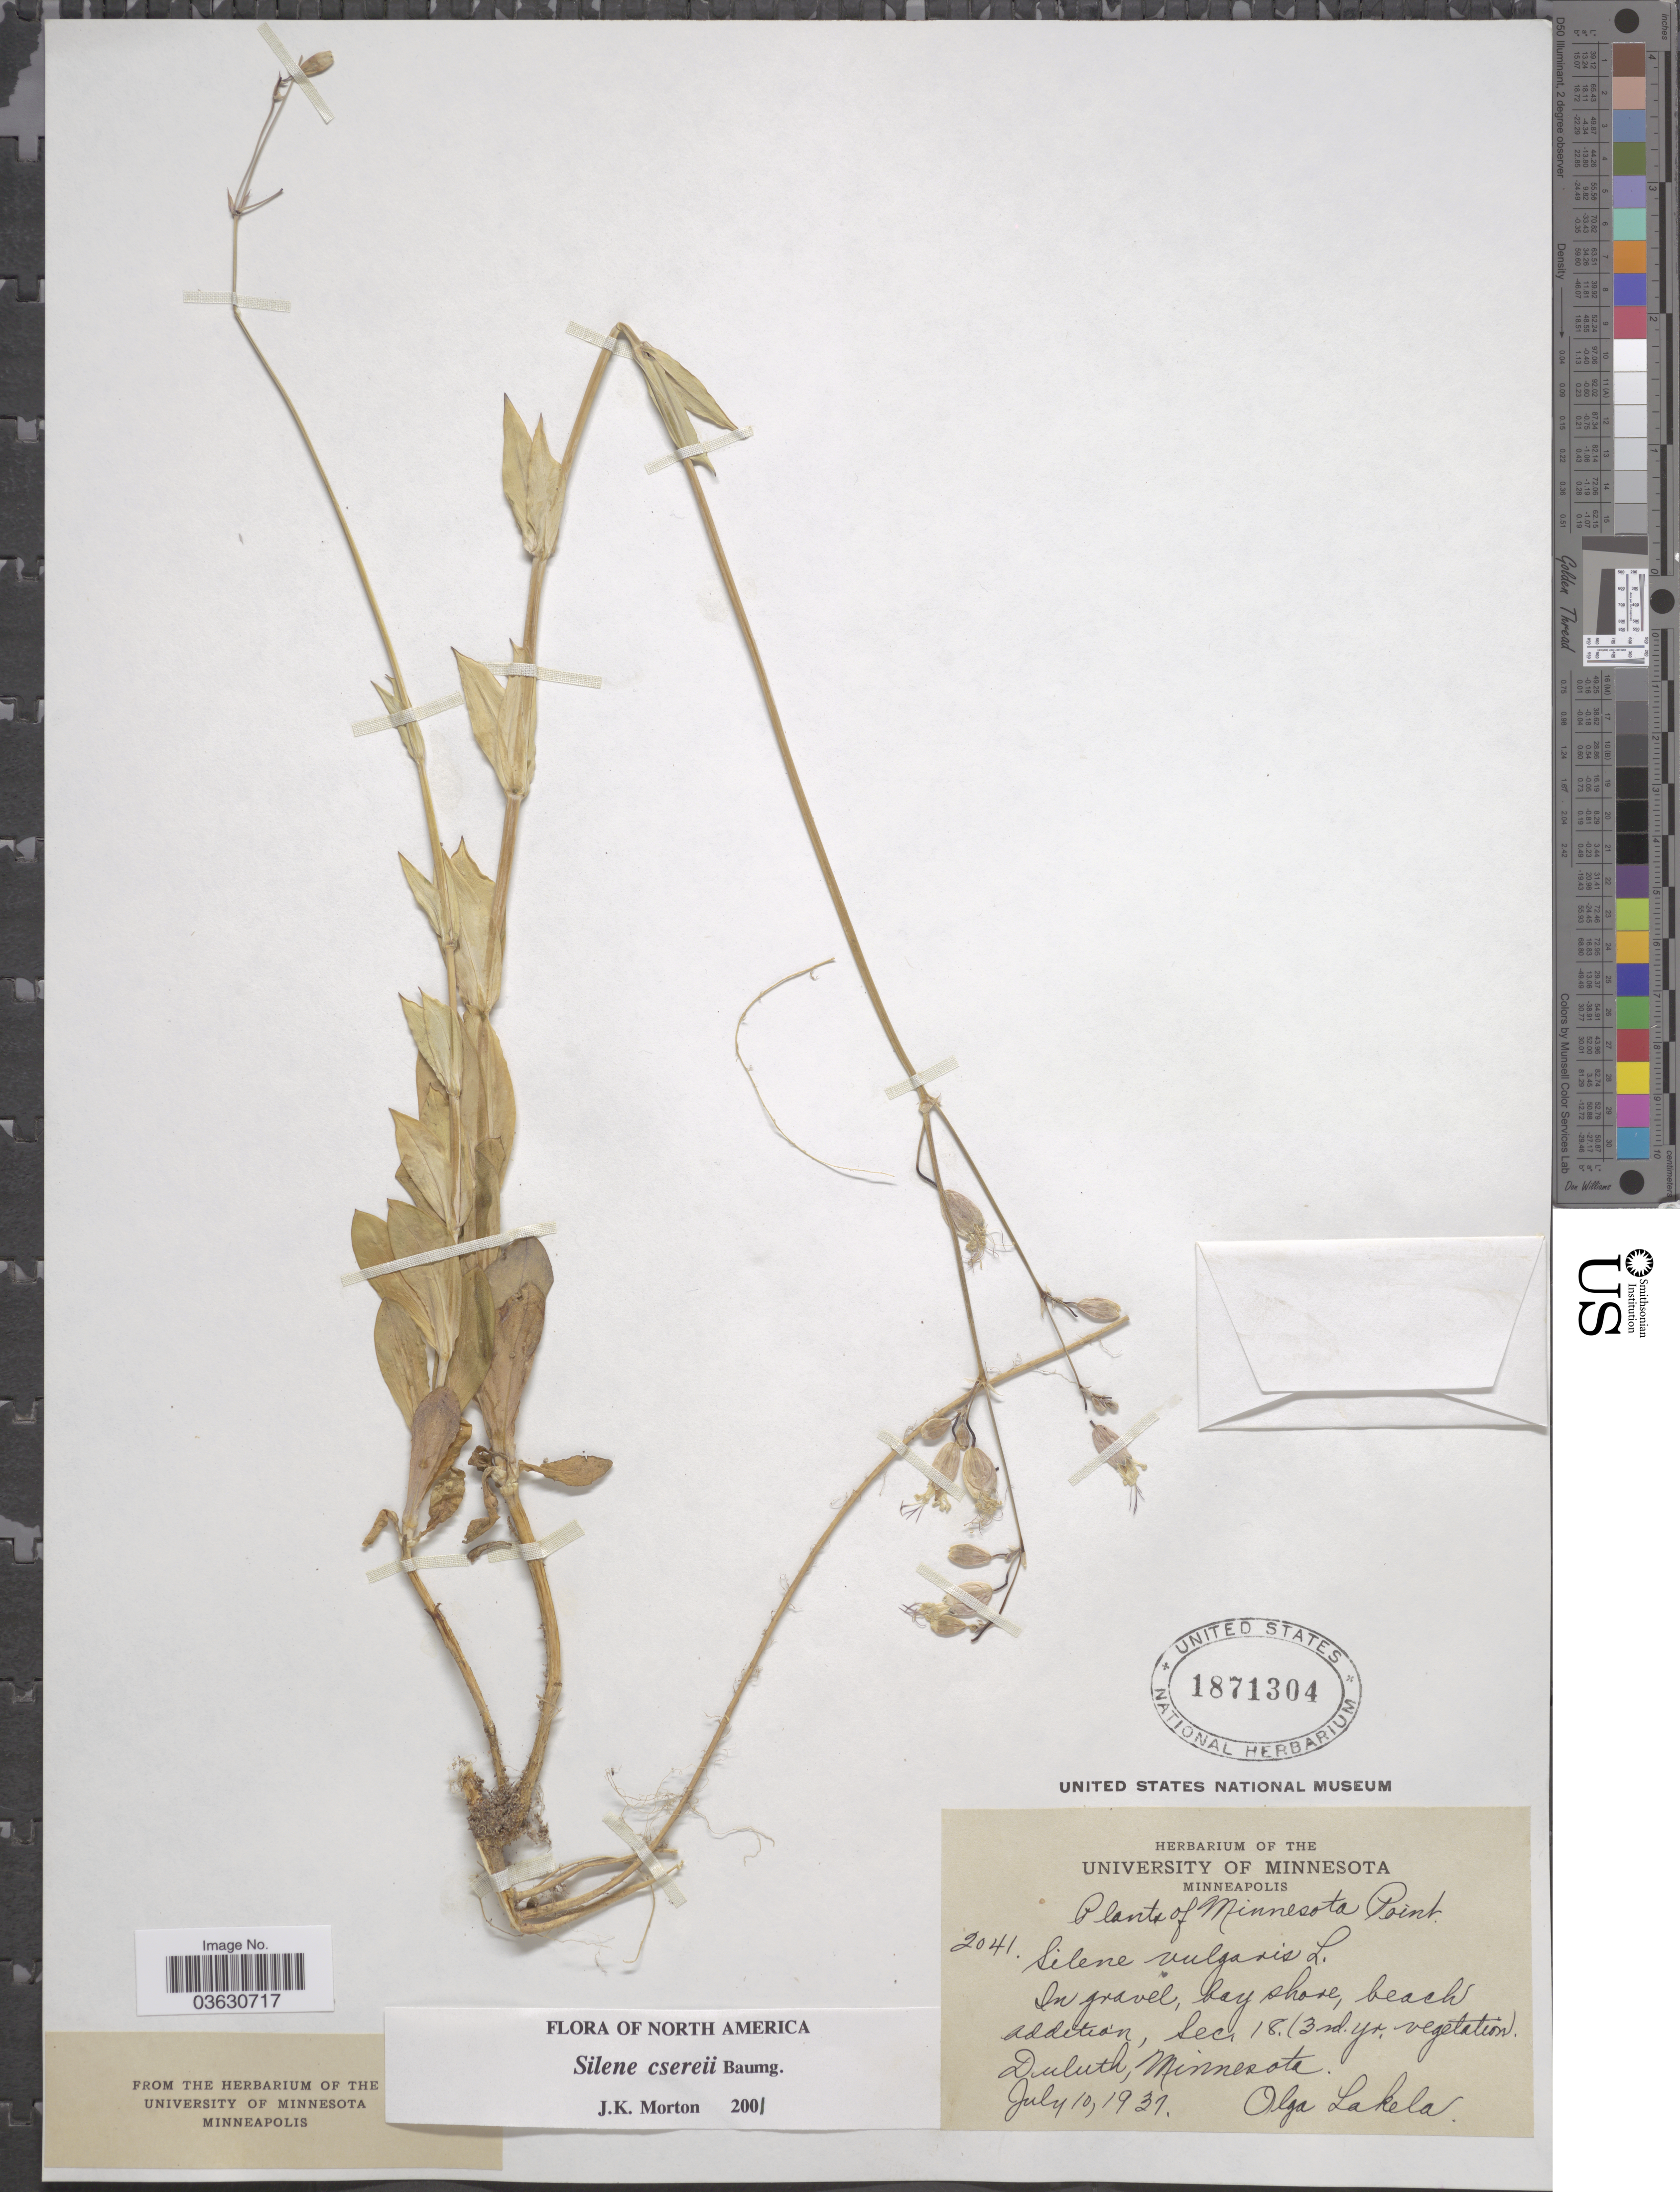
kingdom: Plantae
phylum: Tracheophyta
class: Magnoliopsida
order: Caryophyllales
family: Caryophyllaceae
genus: Silene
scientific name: Silene csereii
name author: Baumg.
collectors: O. K. Lakela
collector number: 2041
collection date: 1931-07-10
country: United States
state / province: Minnesota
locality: Minnesota Point. In gravel, bay shore, beach addition, Sec. 18 (3rd. yr. vegetation). Duluth.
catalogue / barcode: US 1871304